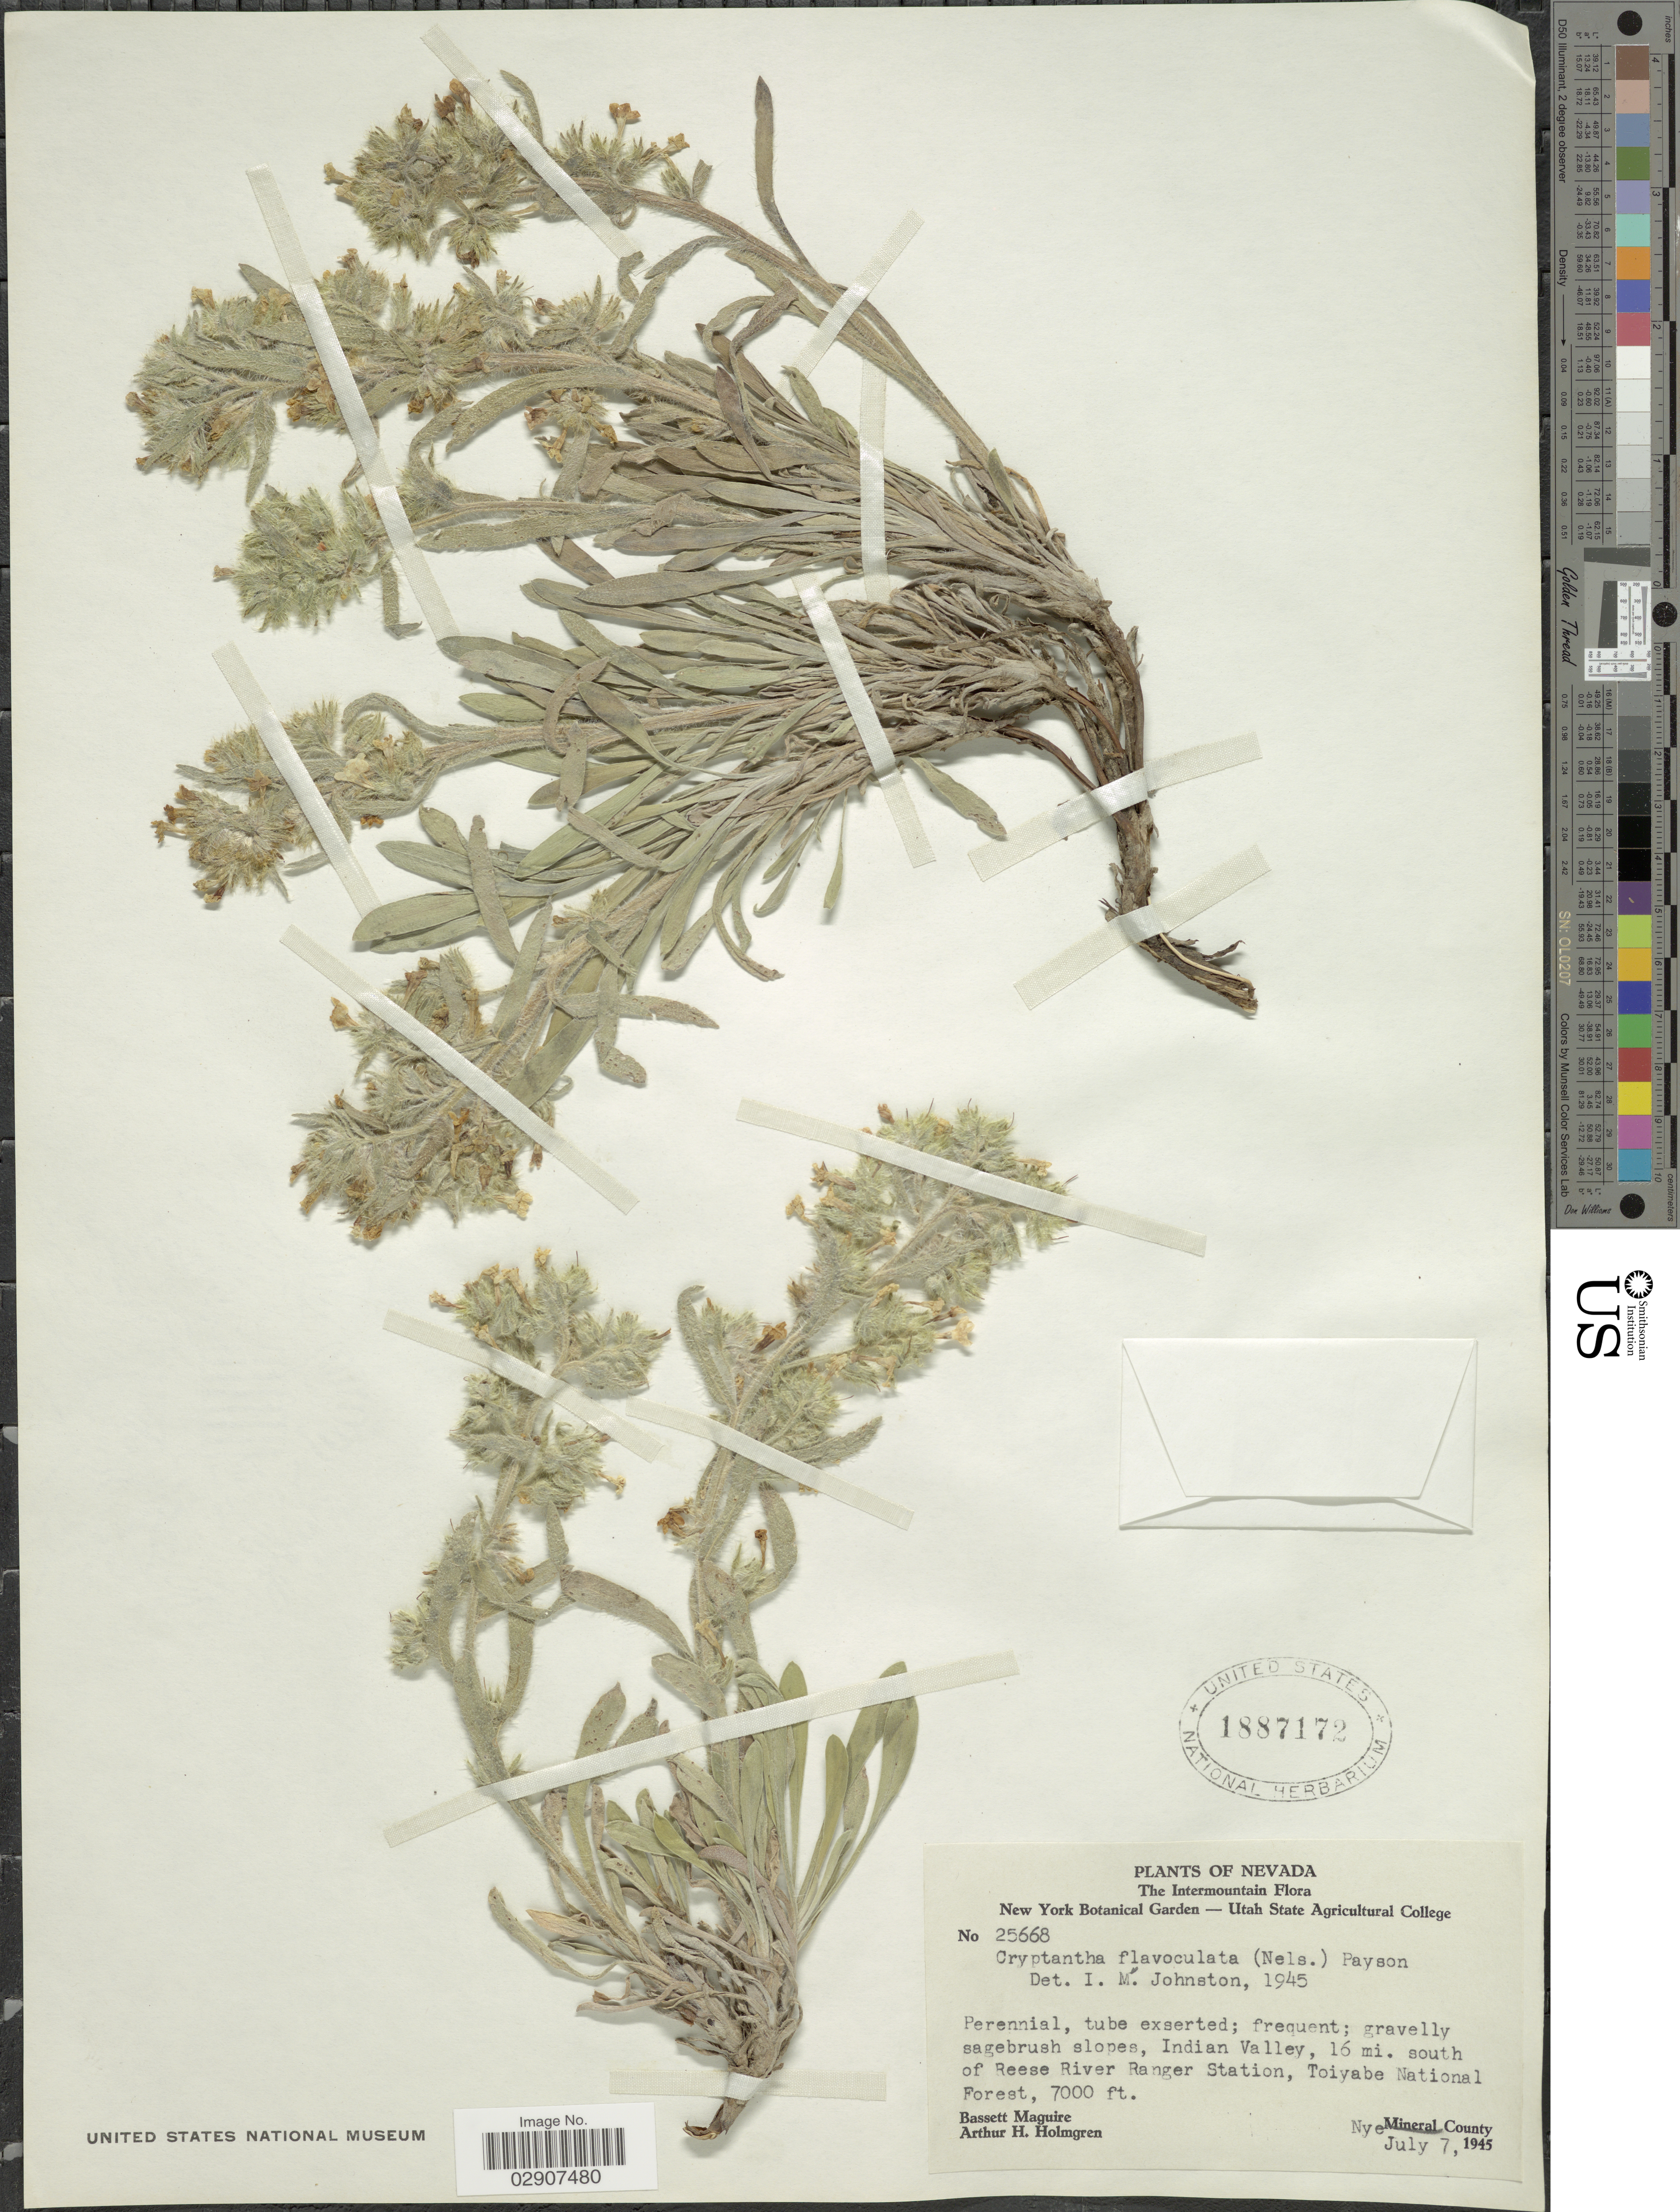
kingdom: Plantae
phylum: Tracheophyta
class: Magnoliopsida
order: Boraginales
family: Boraginaceae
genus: Cryptantha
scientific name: Cryptantha flavoculata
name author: (A. Nelson) Payson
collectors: B. Maguire & A. H. Holmgren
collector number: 25668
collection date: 1945-07-07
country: United States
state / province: Nevada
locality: The Intermountain, Indian Valley, 16 mi. south of Reese River Ranger Station, Toiyaba National Forest.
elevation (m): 2134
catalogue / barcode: US 1887172